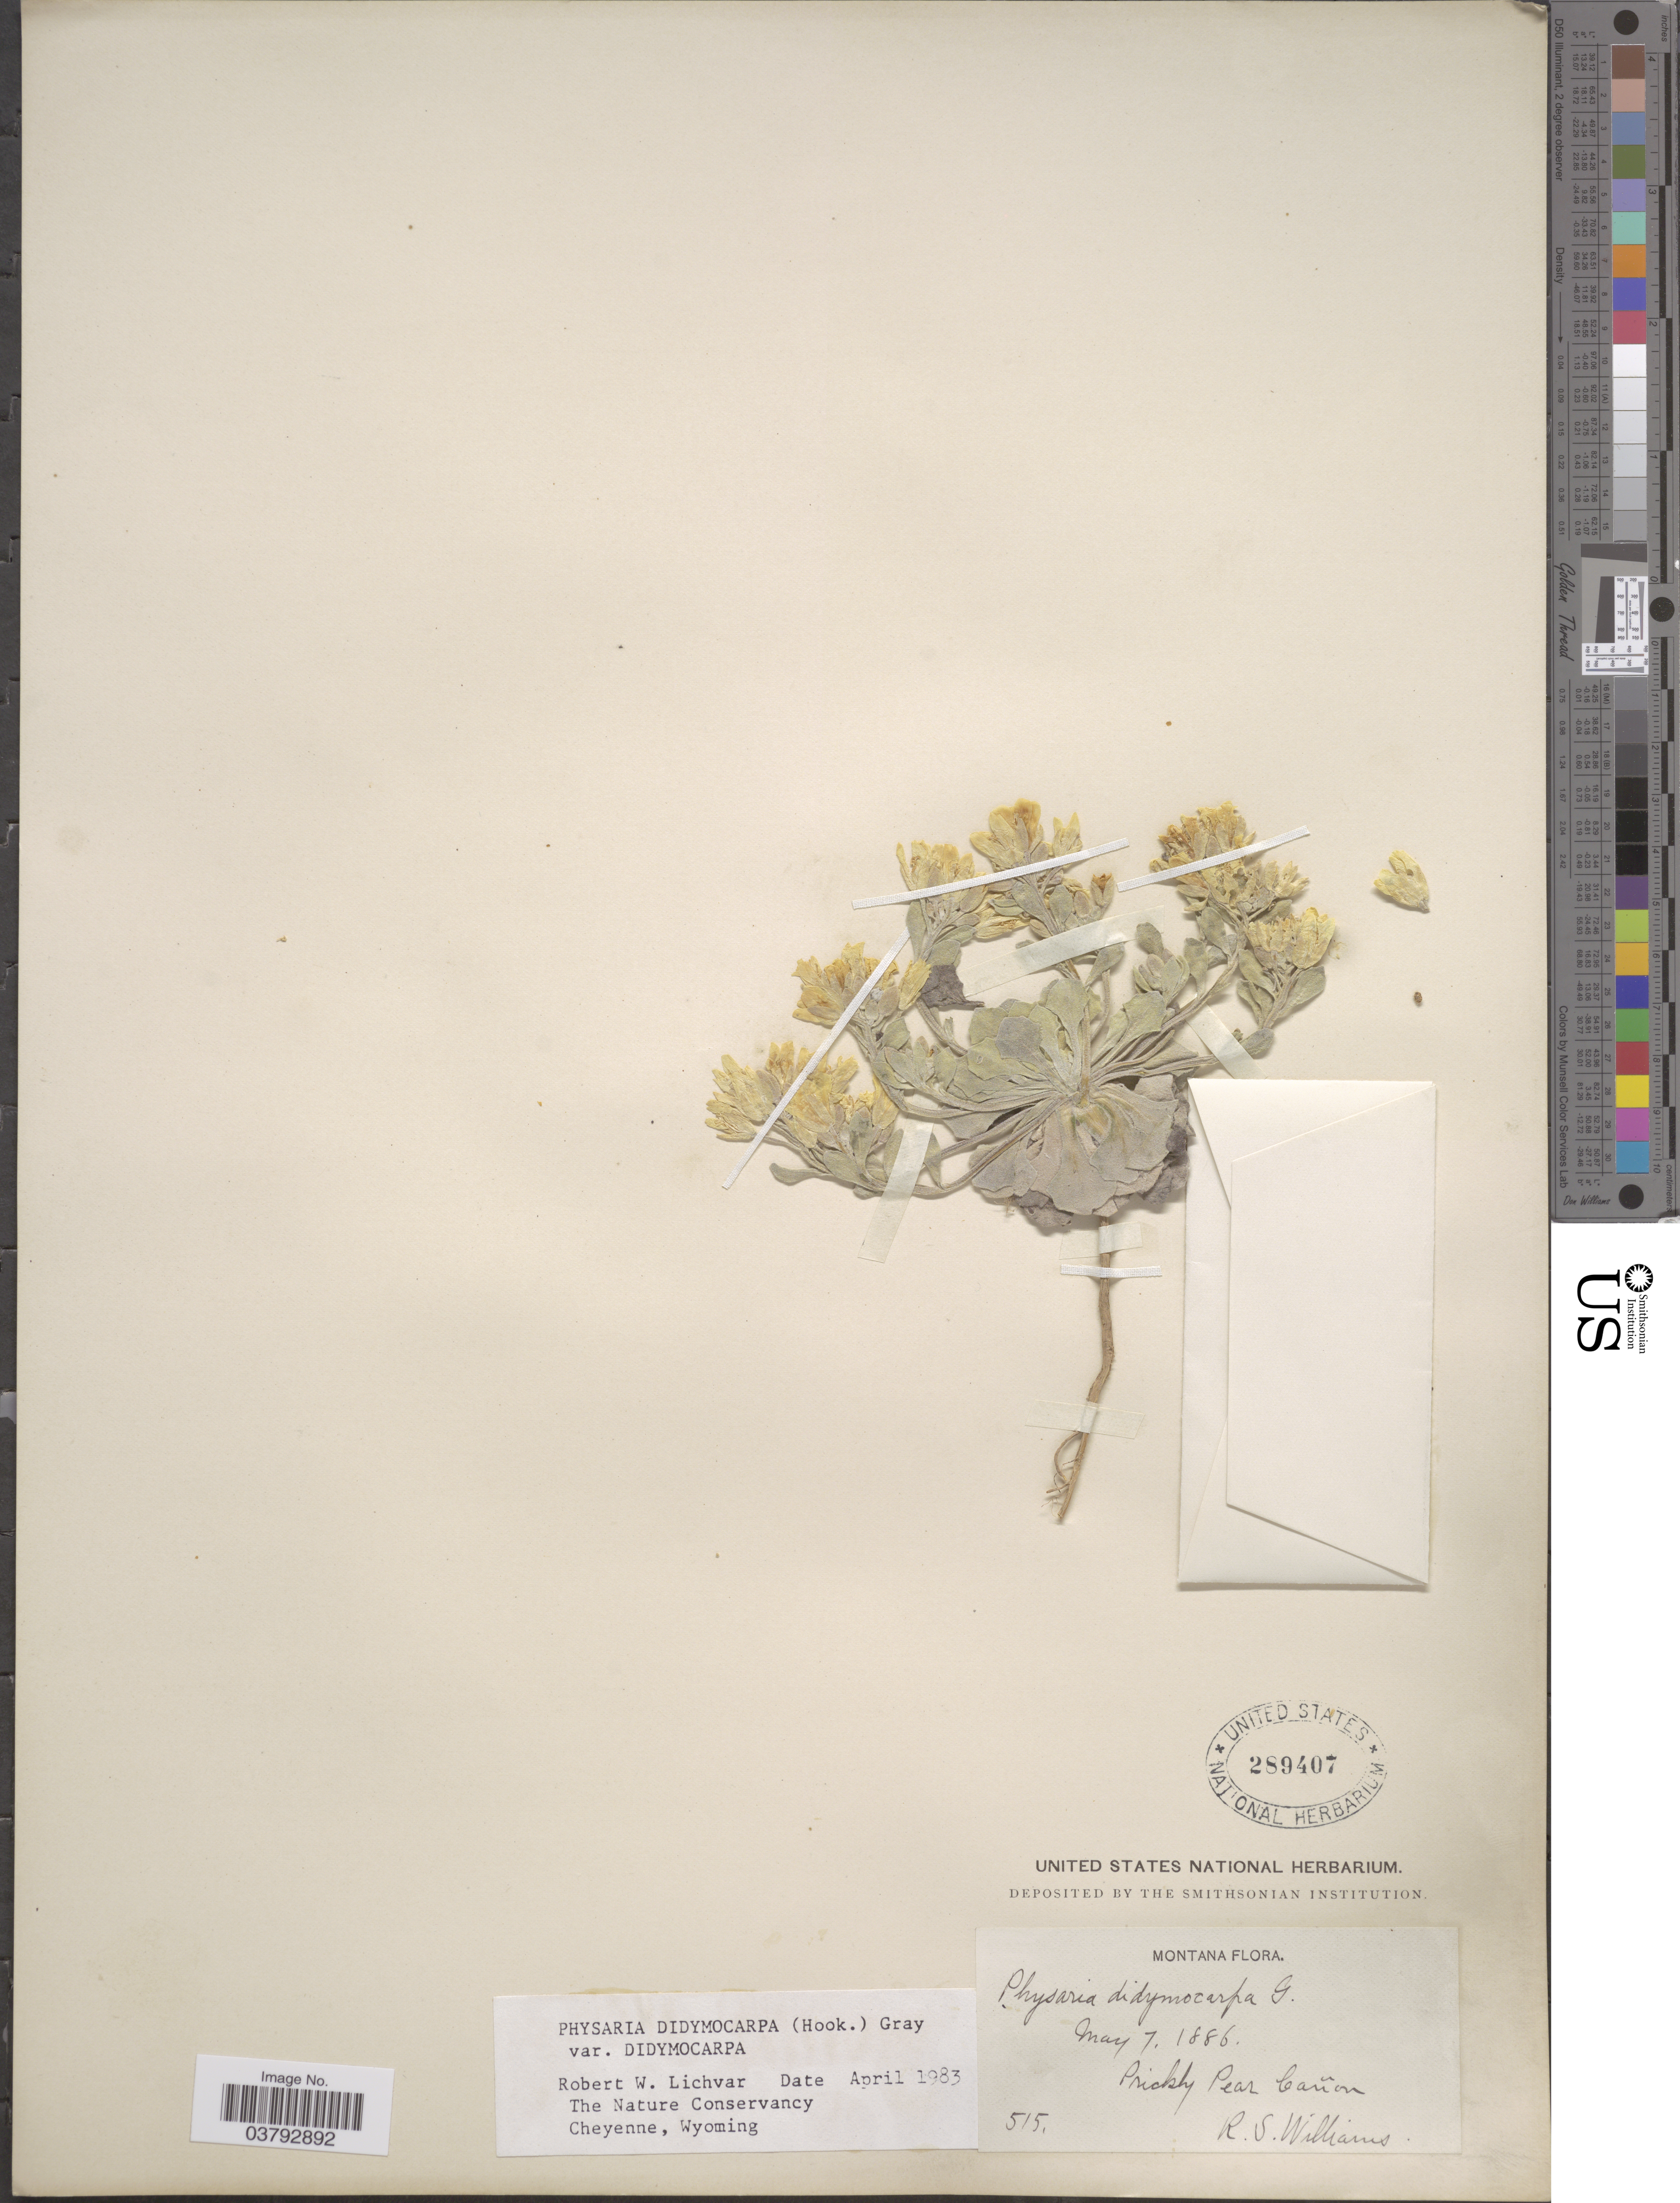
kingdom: Plantae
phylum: Tracheophyta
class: Magnoliopsida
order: Brassicales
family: Brassicaceae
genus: Physaria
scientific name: Physaria didymocarpa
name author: (Hook.) A. Gray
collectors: R. S. Williams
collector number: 515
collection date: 1886-05-07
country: United States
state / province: Montana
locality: Prickly Pear Cañon.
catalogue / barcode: US 289407